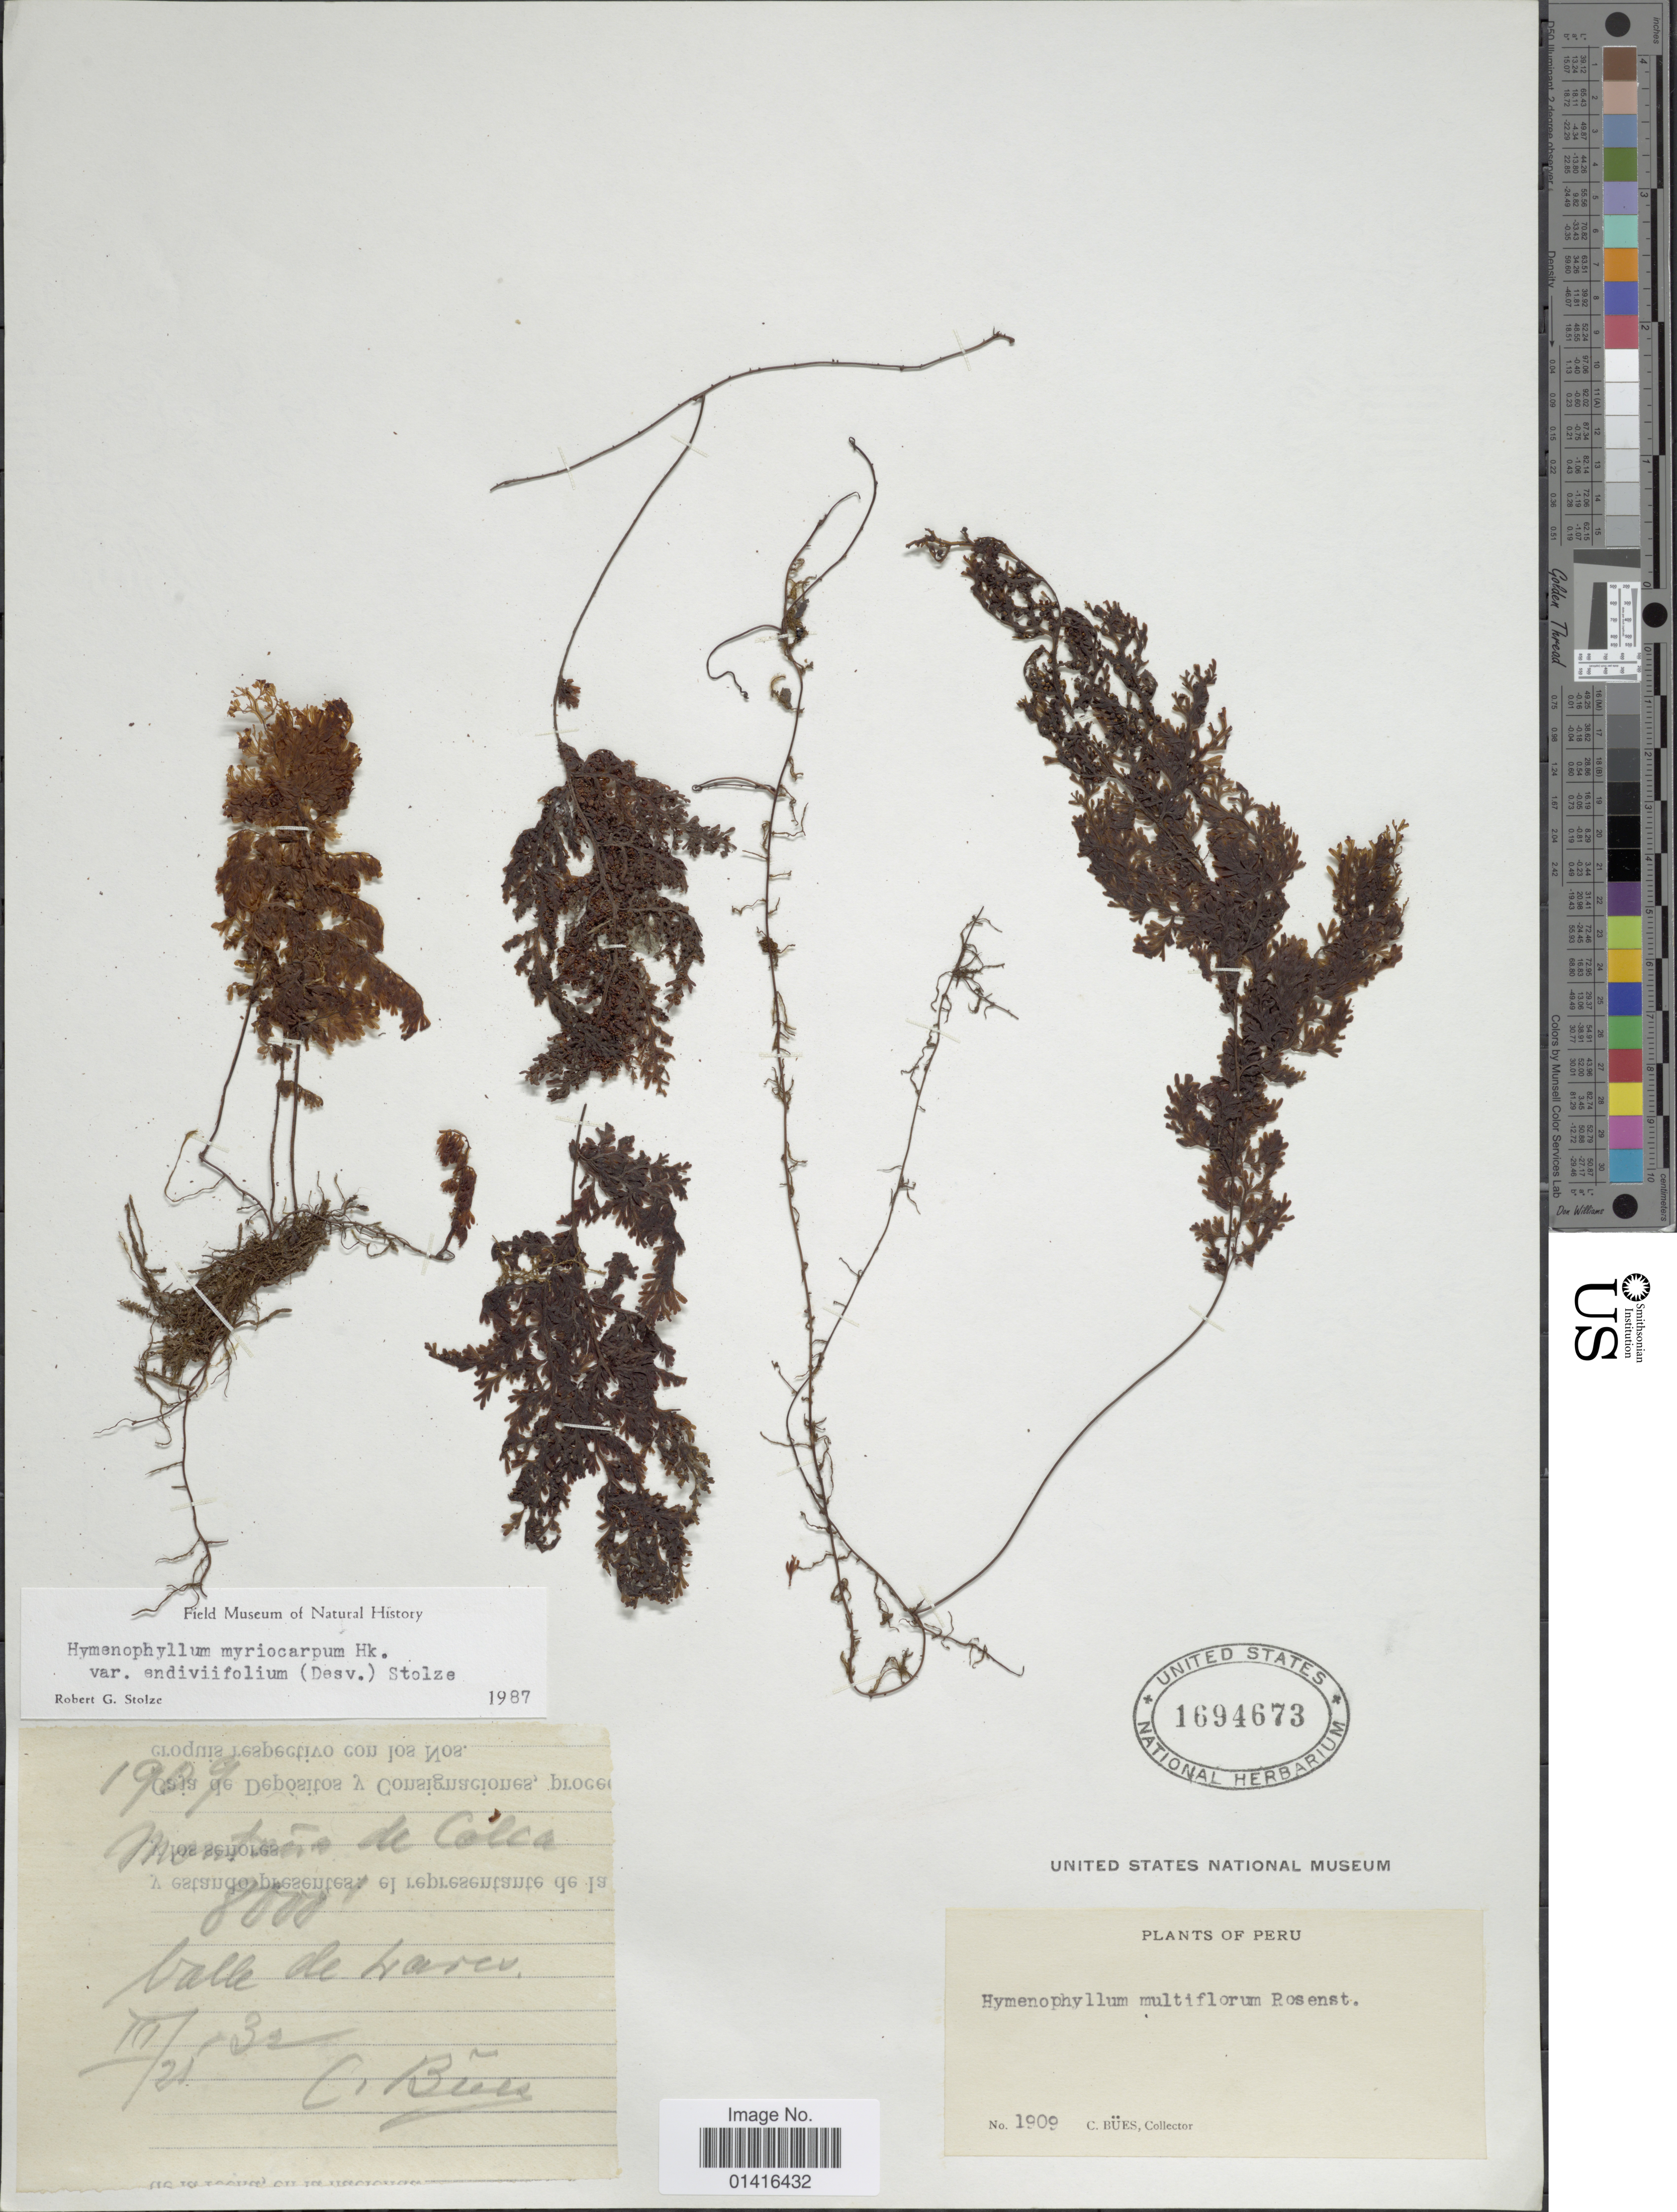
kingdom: Plantae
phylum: Tracheophyta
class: Polypodiopsida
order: Hymenophyllales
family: Hymenophyllaceae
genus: Hymenophyllum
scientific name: Hymenophyllum myriocarpum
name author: Hook.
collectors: C. Bues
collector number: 1909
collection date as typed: Transcribed d/m/y: 25/3/32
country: Peru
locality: Montaña de Colca. Valle de Lares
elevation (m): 2438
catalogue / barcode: US 1694673